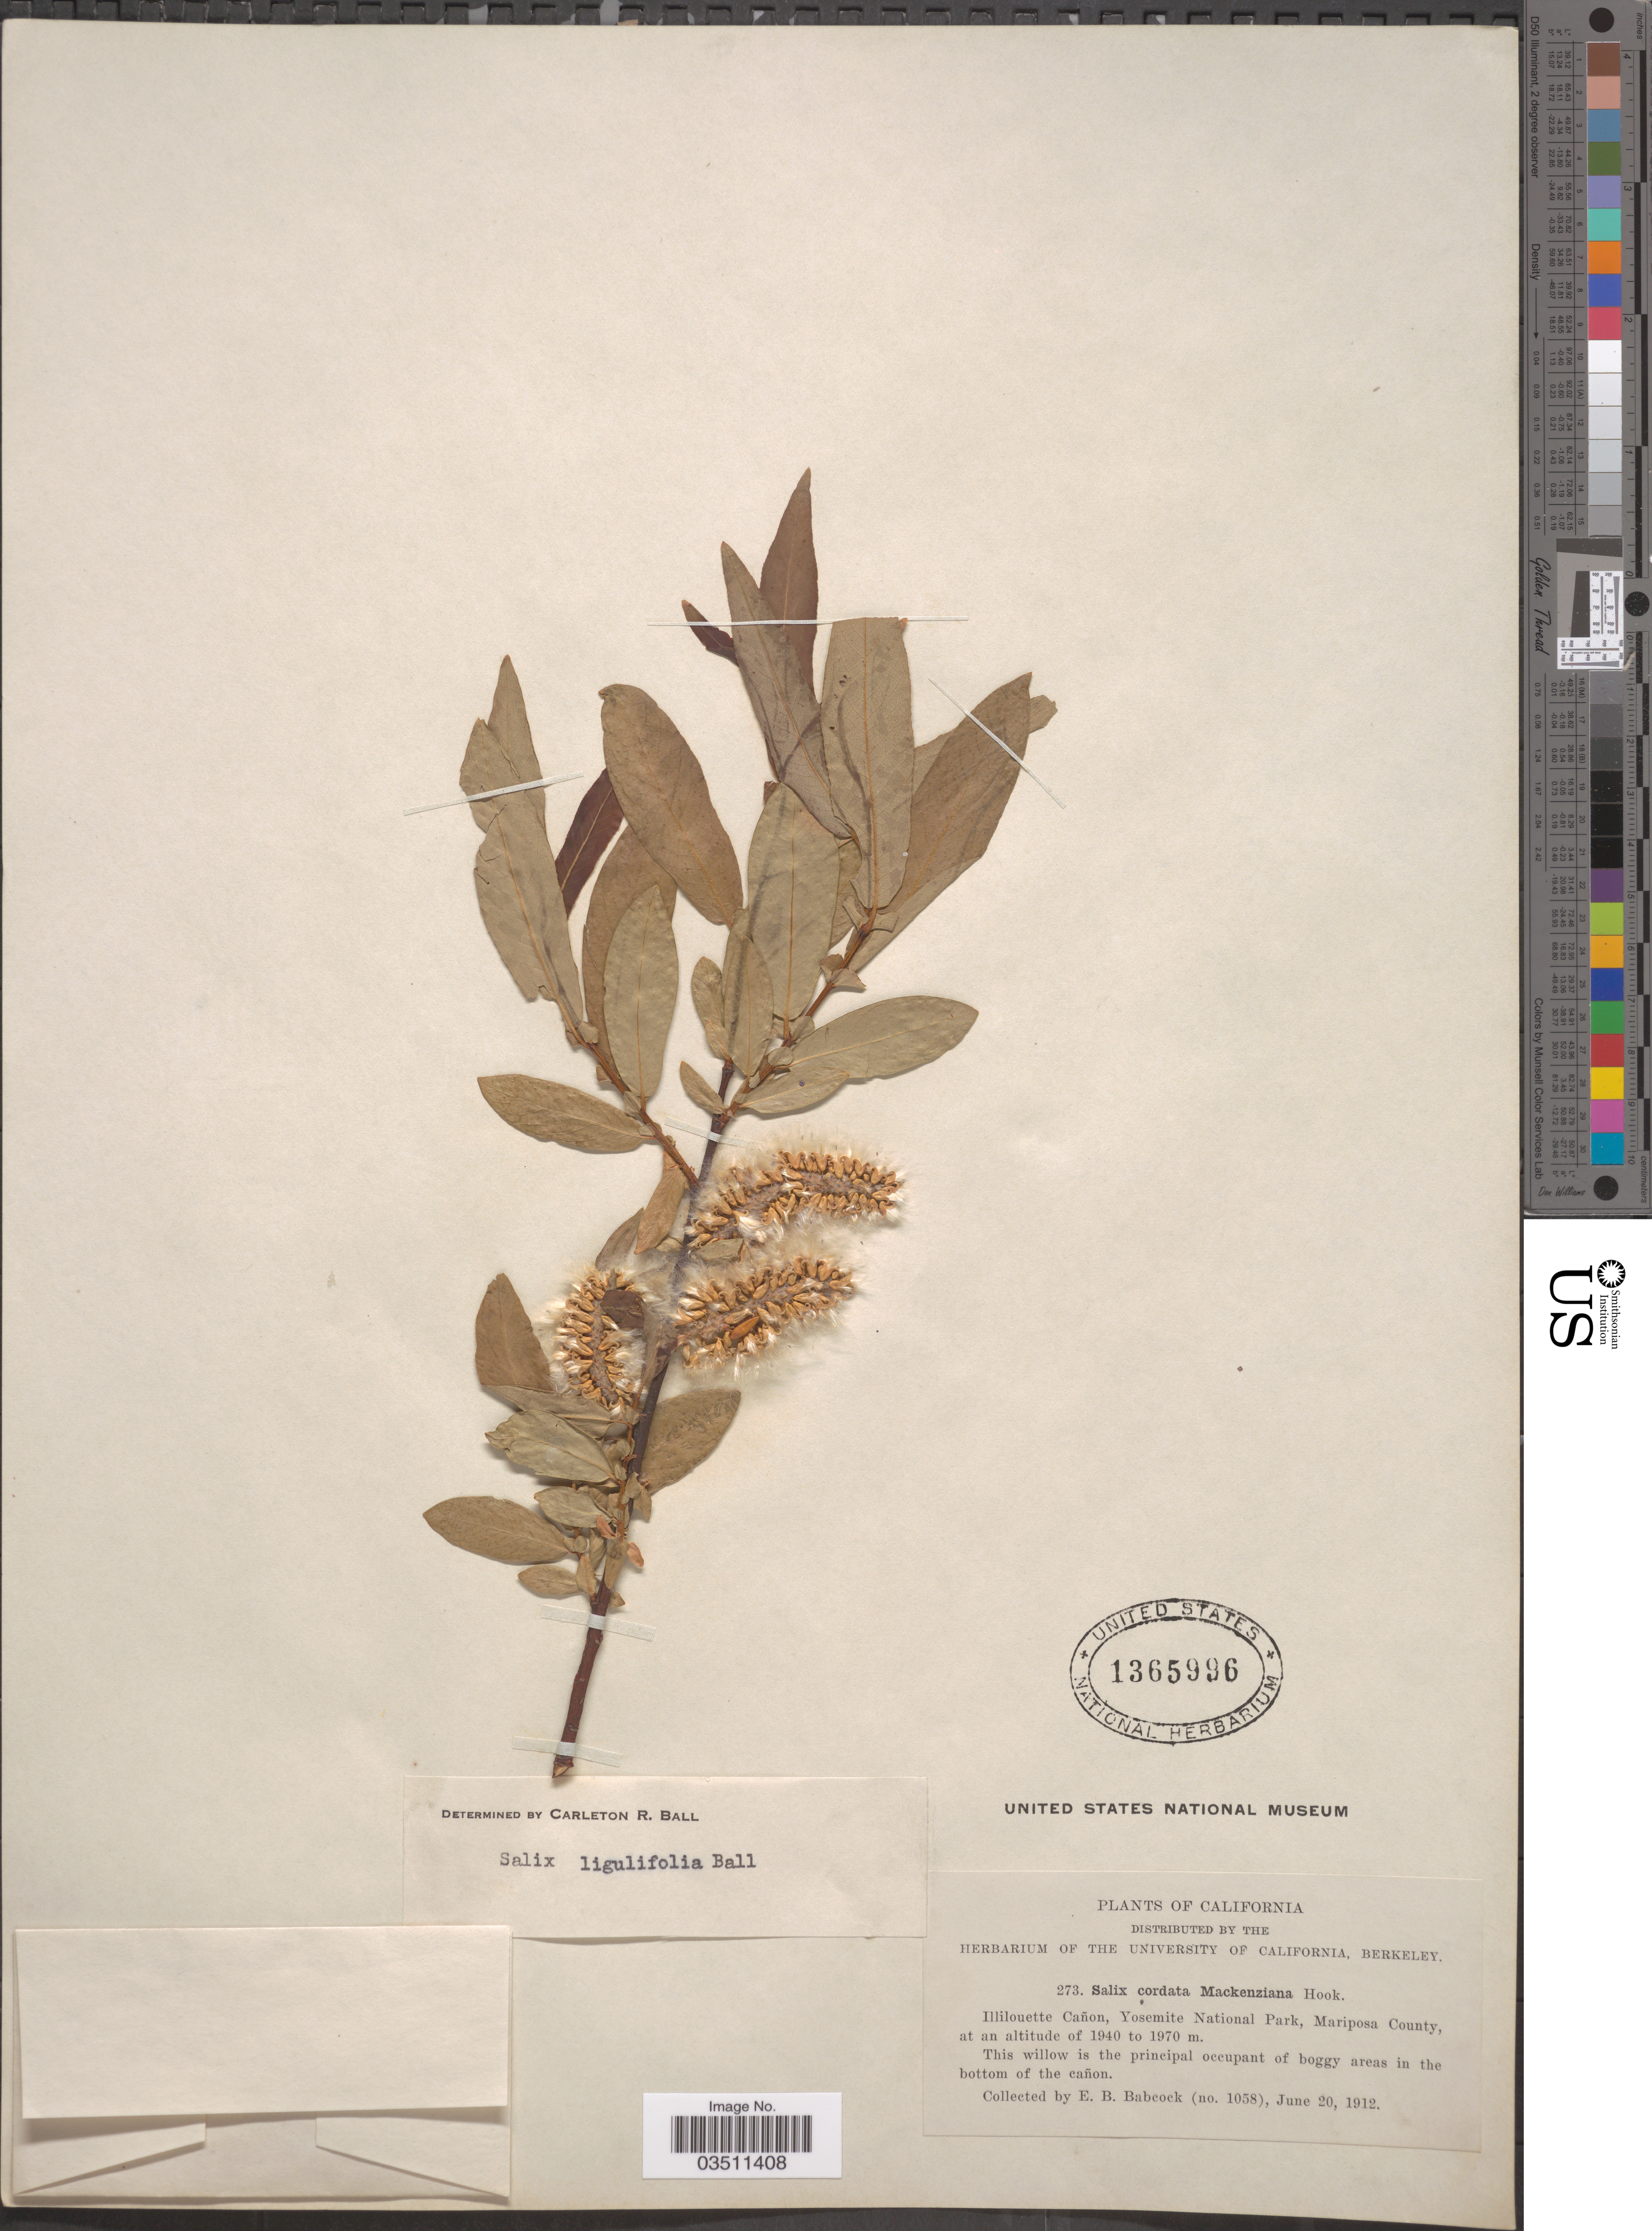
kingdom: Plantae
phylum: Tracheophyta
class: Magnoliopsida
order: Malpighiales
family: Salicaceae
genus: Salix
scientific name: Salix ligulifolia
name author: (C.R. Ball) C.R. Ball ex C.K. Schneid.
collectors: E. B. Babcock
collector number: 1058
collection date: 1912-06-20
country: United States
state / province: California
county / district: Mariposa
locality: Illilouette Cañon, Yosemite National Park, Mariposa County.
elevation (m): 1940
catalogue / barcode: US 1365996